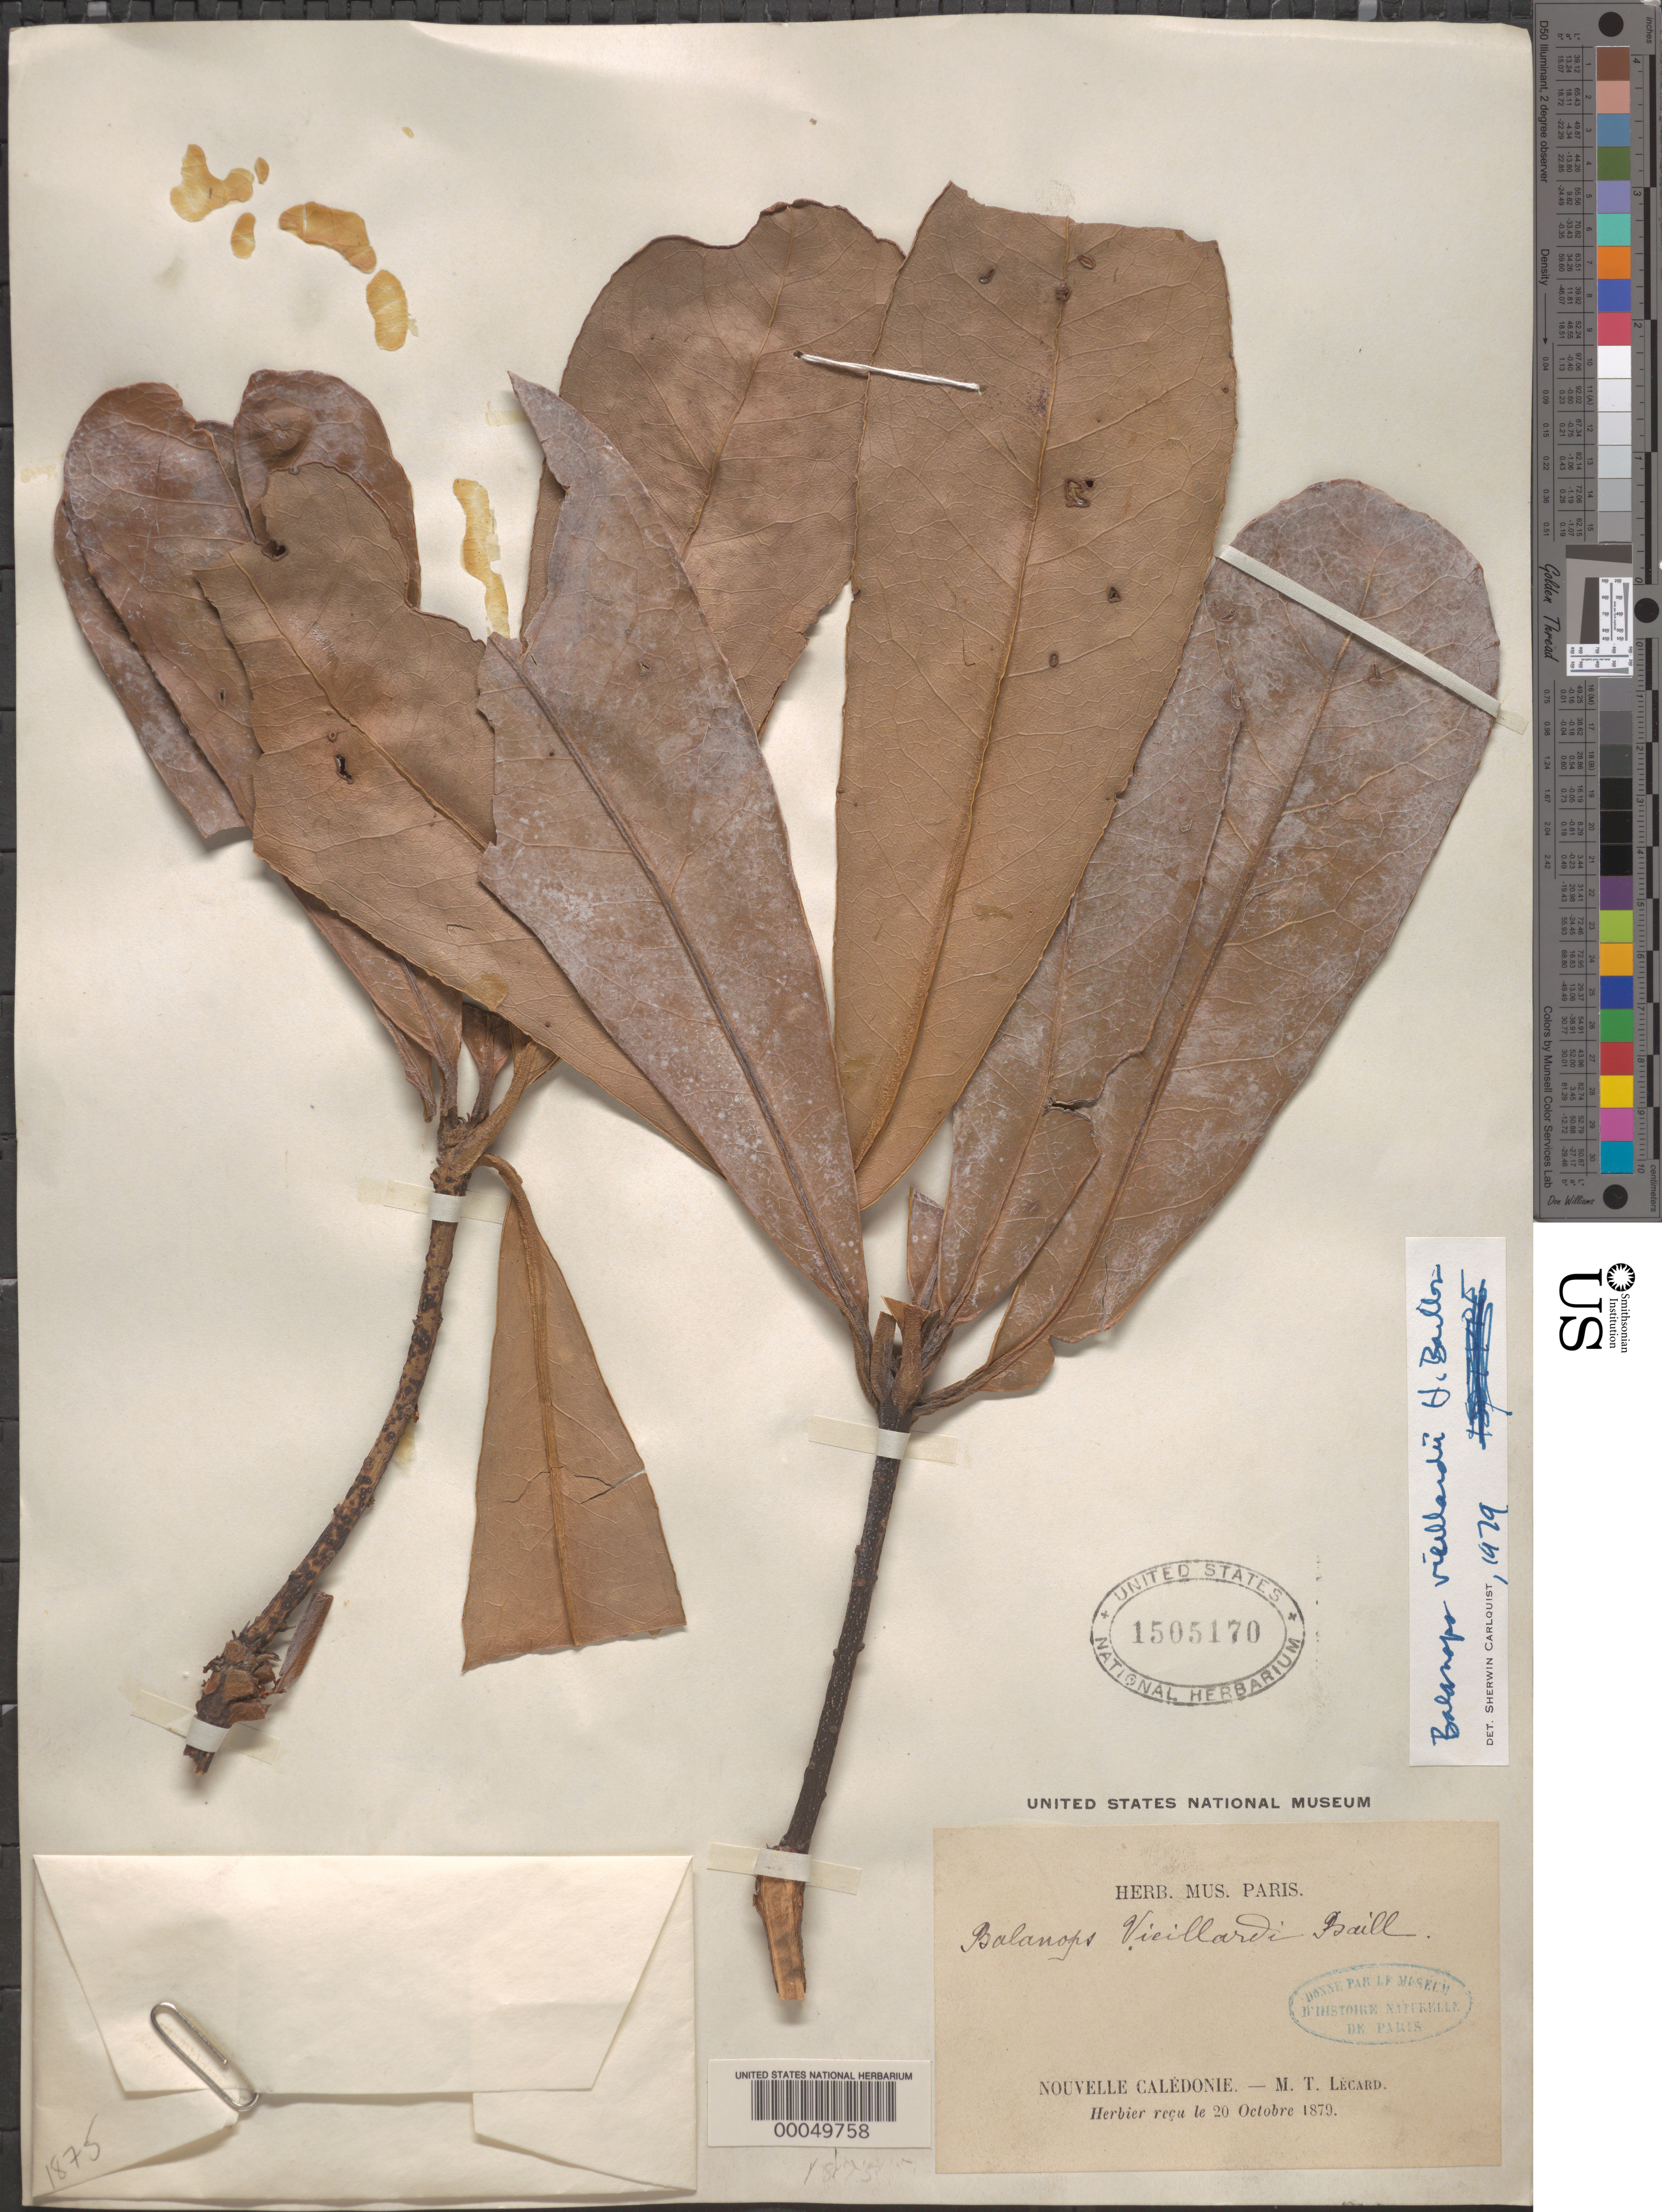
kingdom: Plantae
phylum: Tracheophyta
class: Magnoliopsida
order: Malpighiales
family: Balanopaceae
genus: Balanops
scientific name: Balanops vieillardii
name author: Baill.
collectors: M. Lecard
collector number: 1875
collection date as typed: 20 Oct 1879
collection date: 1879-10-20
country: New Caledonia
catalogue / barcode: US 1505170